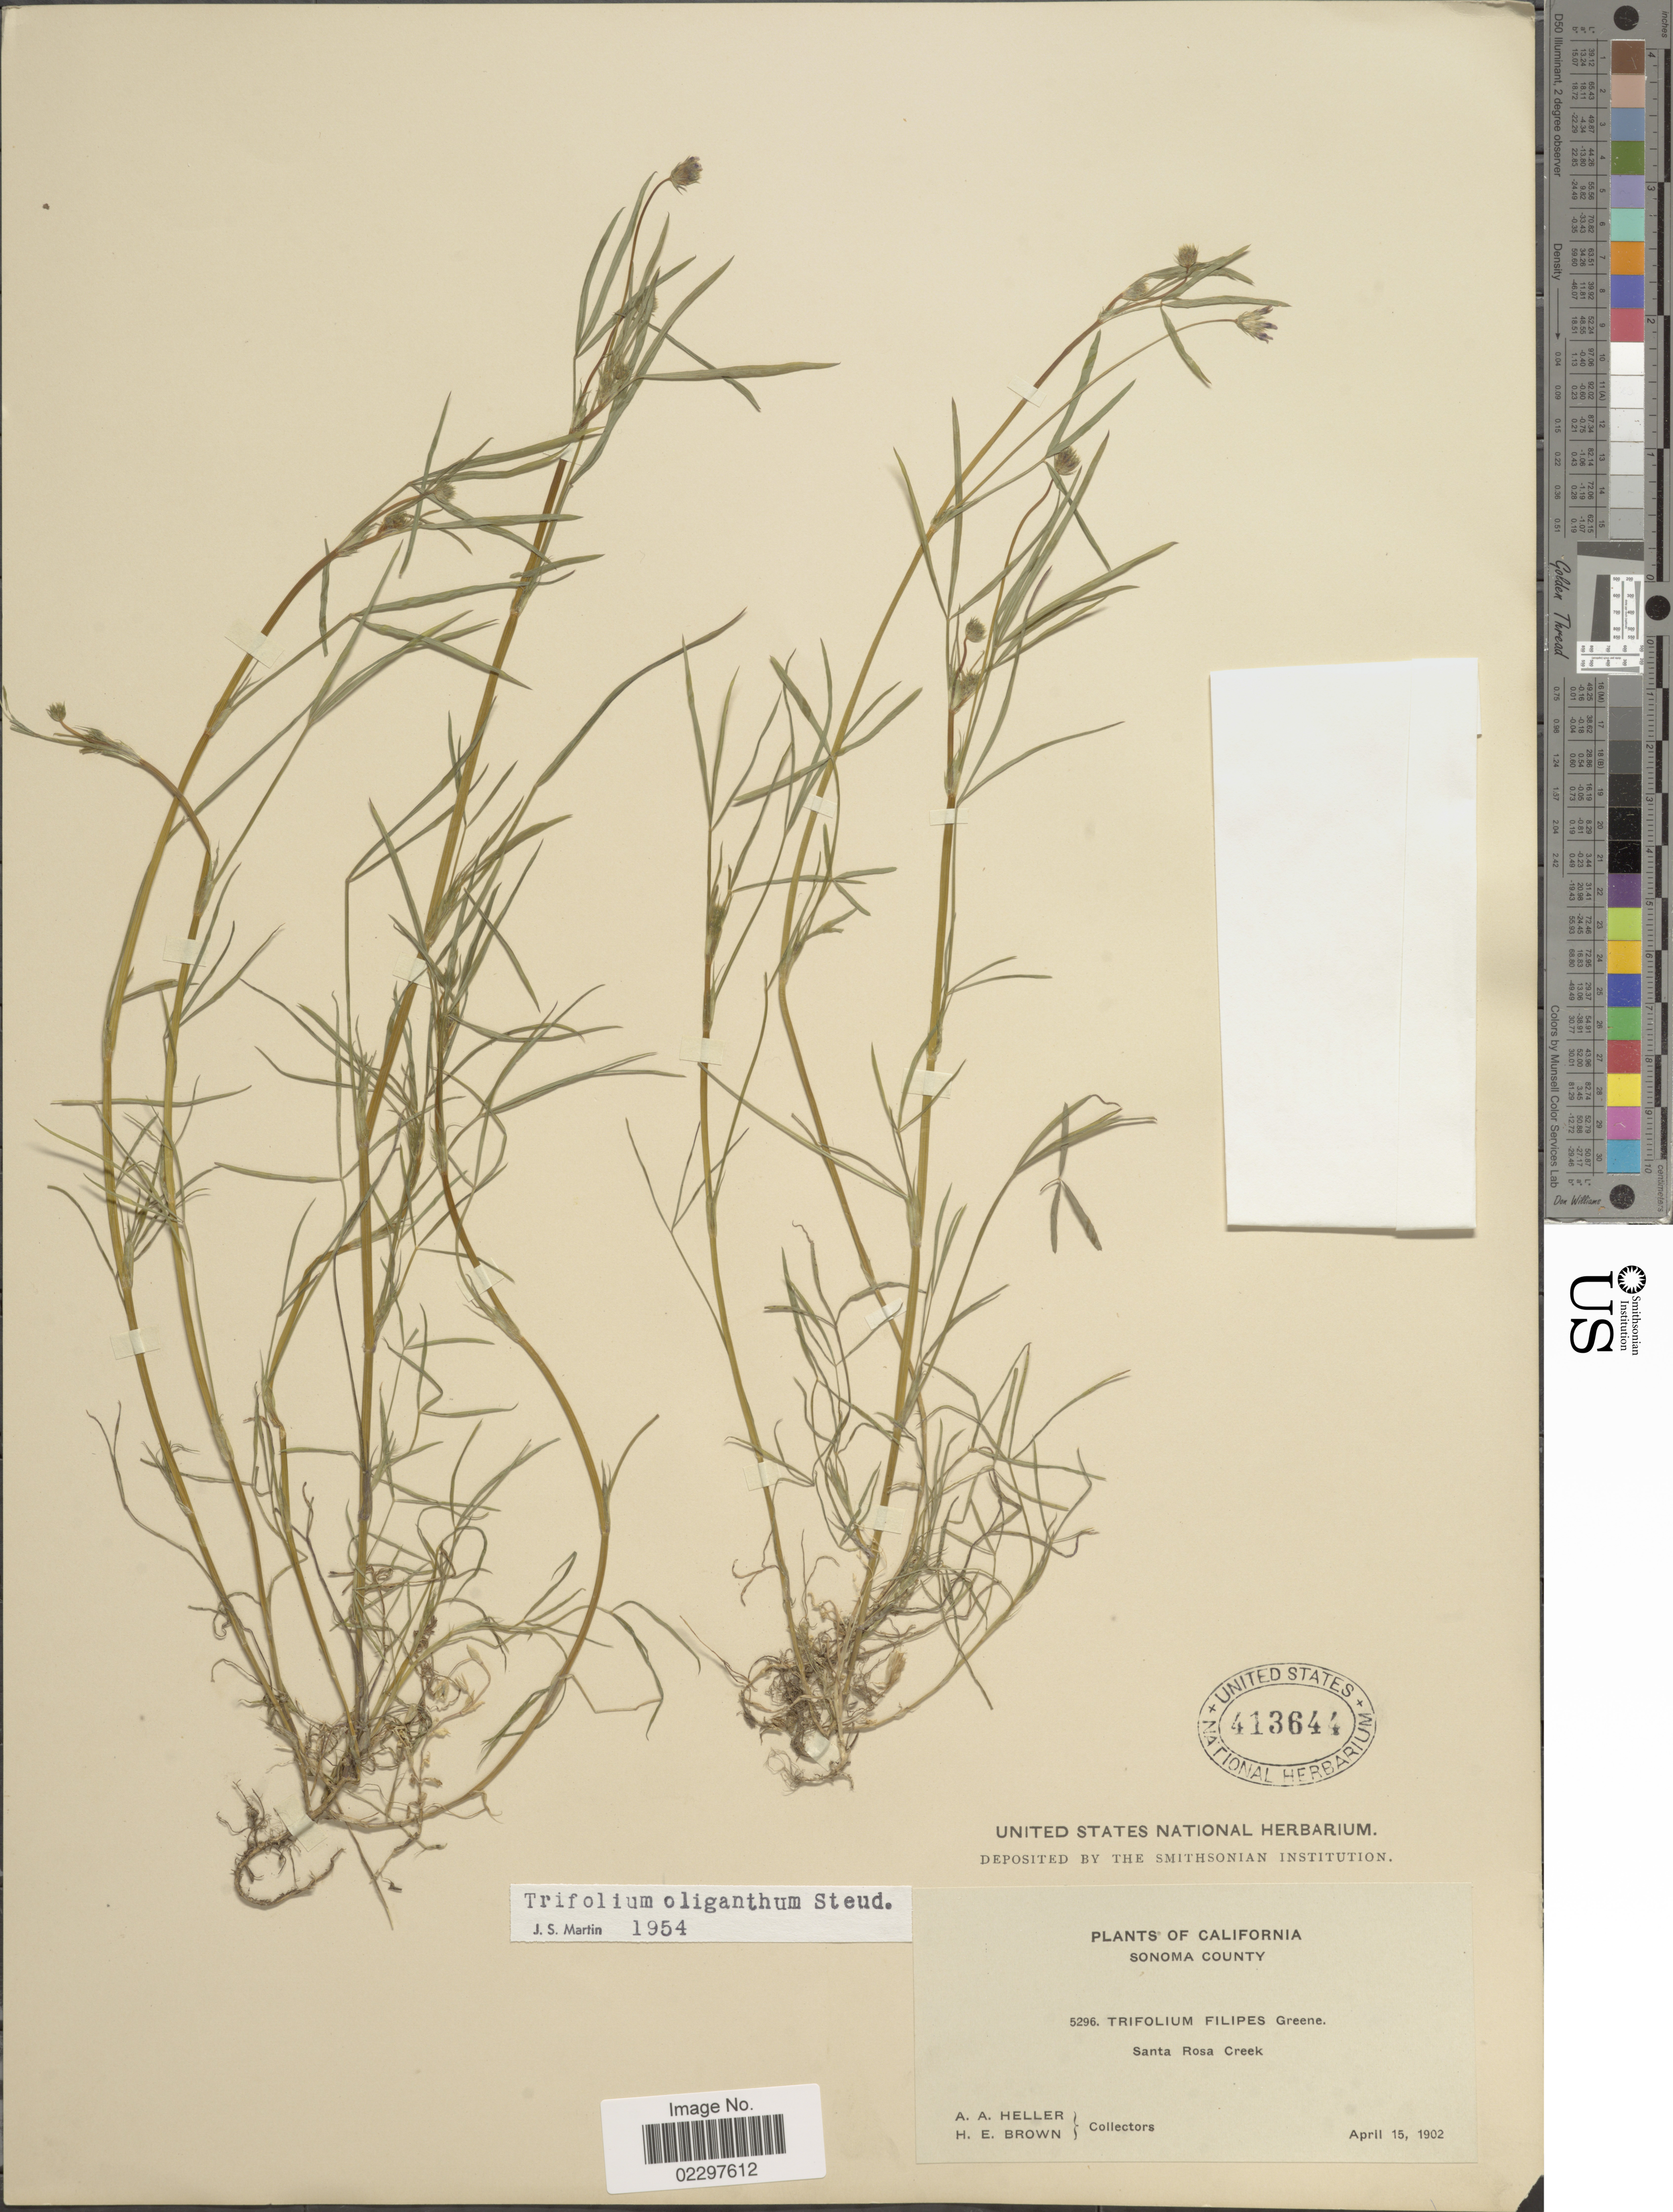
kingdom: Plantae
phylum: Tracheophyta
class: Magnoliopsida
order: Fabales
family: Fabaceae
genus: Trifolium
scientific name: Trifolium oliganthum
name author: Steud.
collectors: A. A. Heller & H. E. Brown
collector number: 5296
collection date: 1902-04-15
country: United States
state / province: California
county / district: Sonoma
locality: Sonoma County. Santa Rosa Creek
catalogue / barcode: US 413644